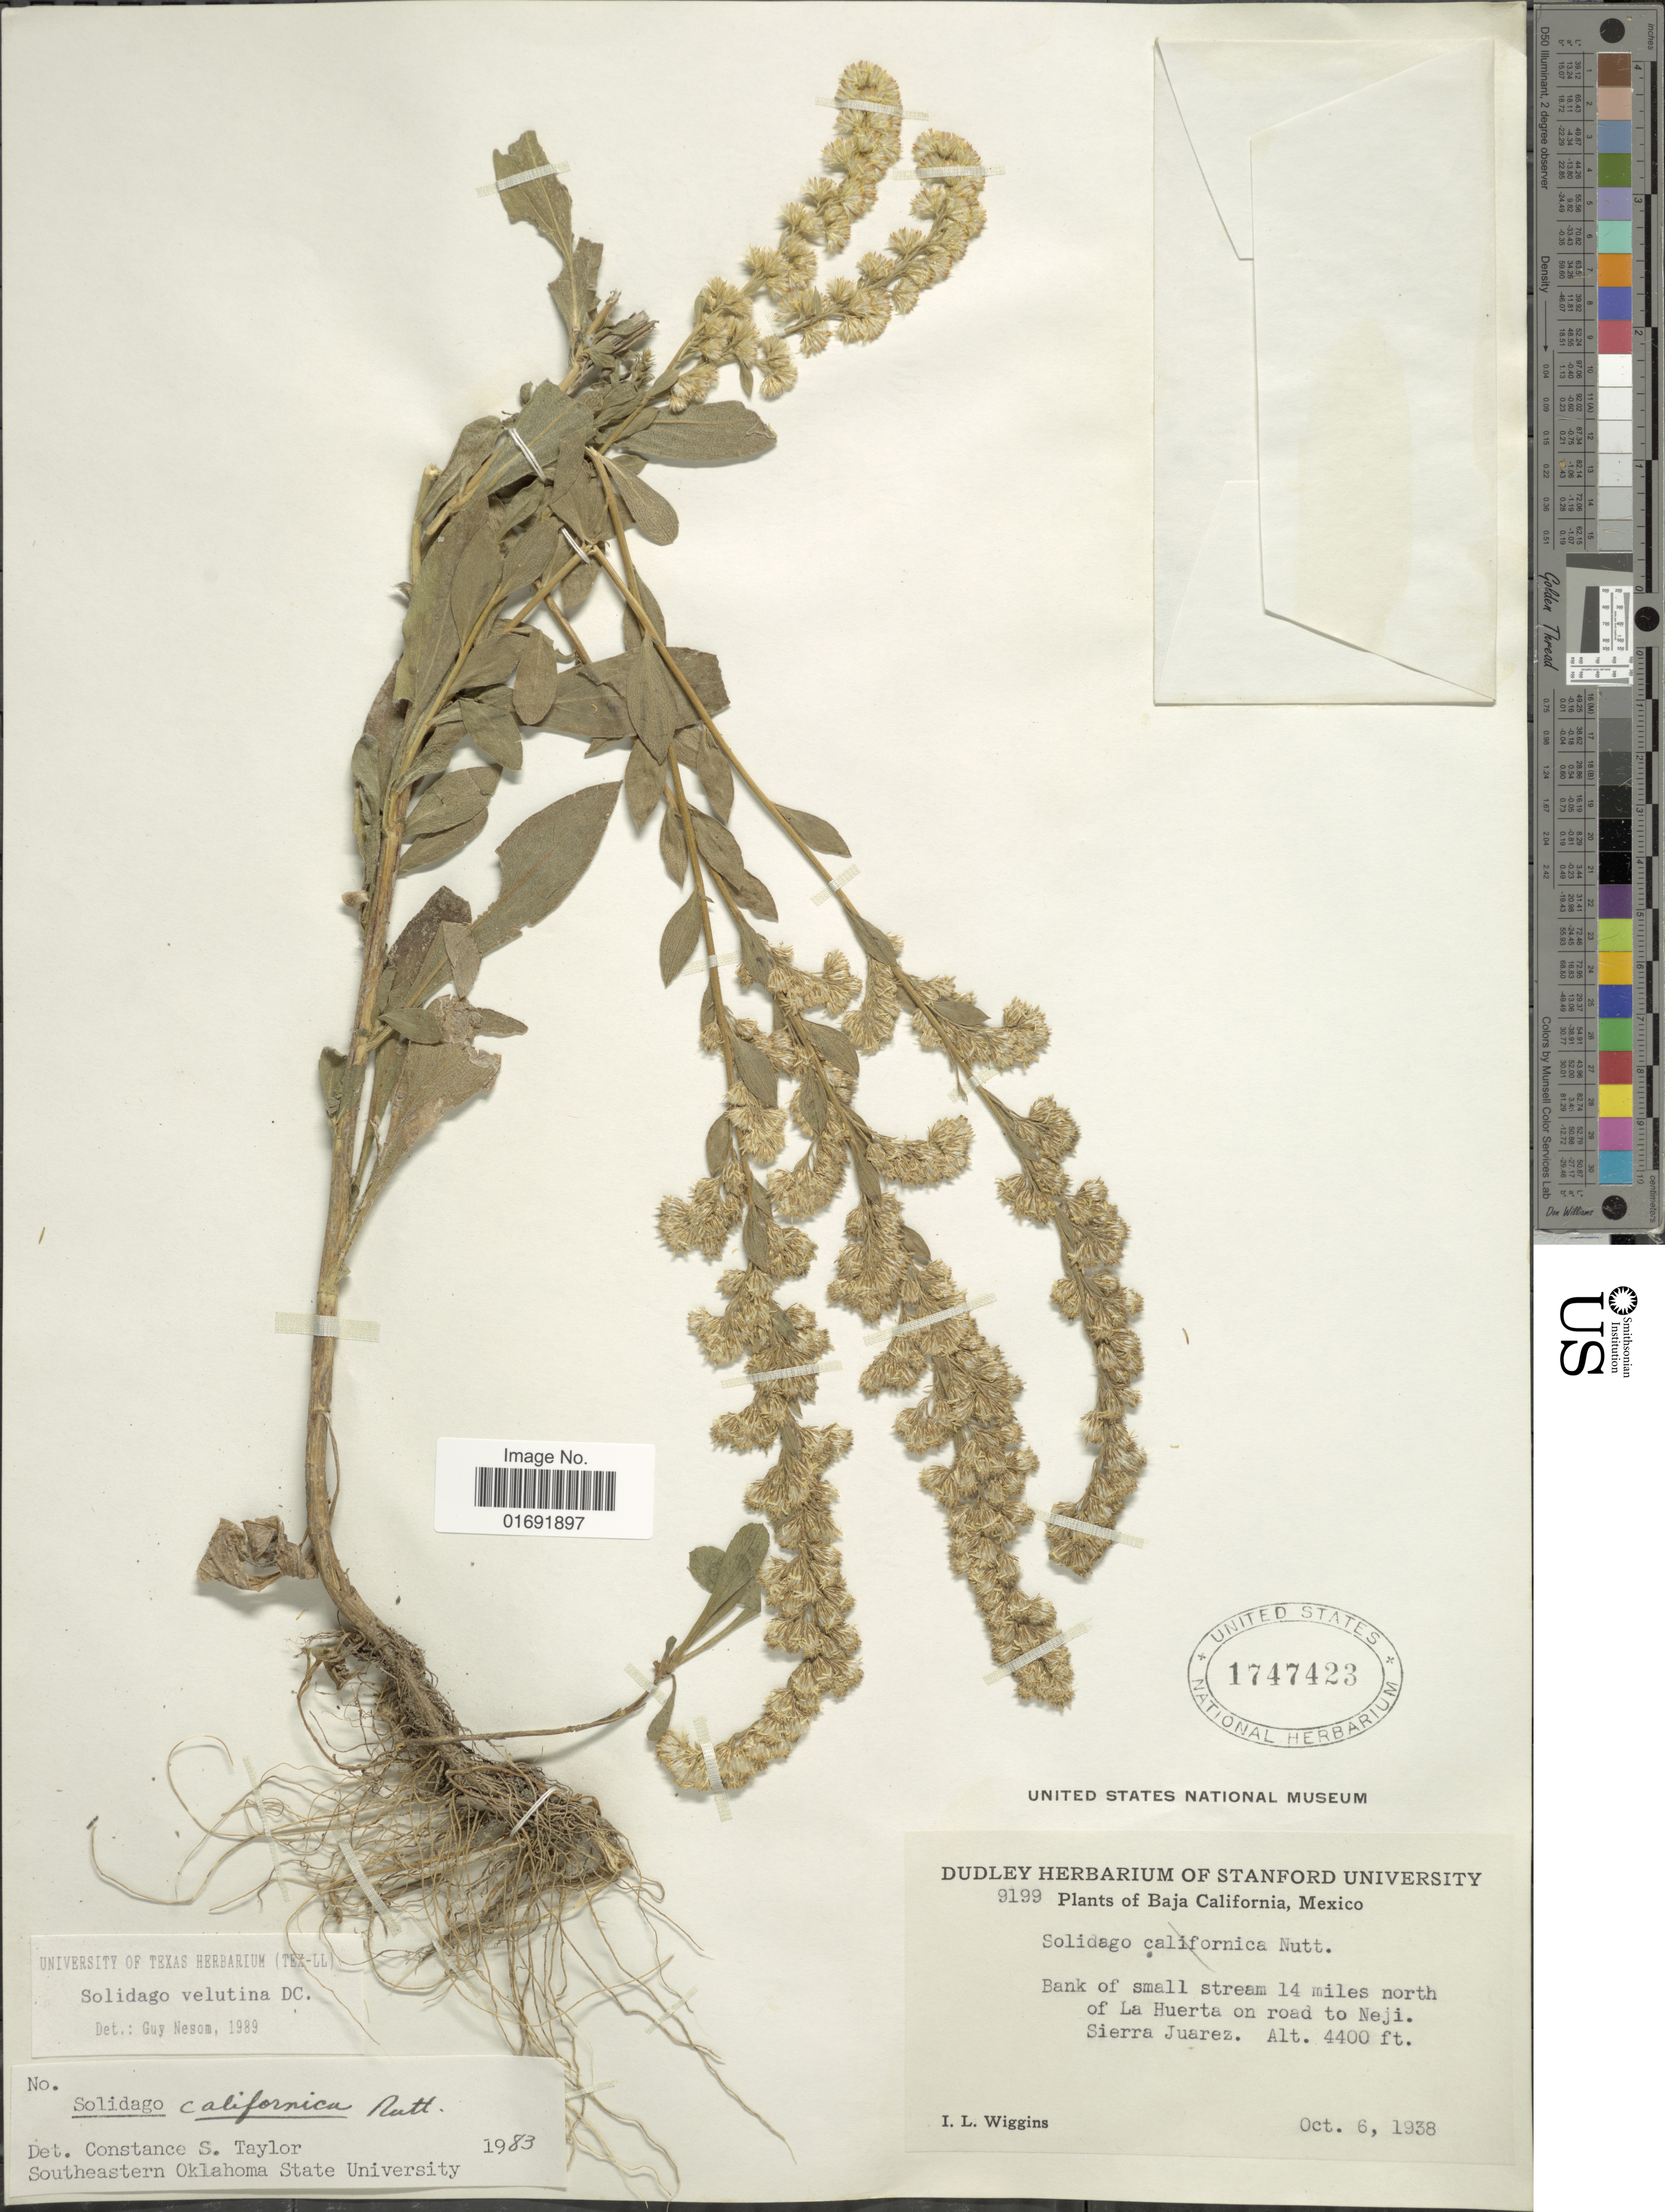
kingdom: Plantae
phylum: Tracheophyta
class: Magnoliopsida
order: Asterales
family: Asteraceae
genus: Solidago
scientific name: Solidago velutina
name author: DC.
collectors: I. L. Wiggins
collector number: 9199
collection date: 1938-10-06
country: Mexico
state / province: Baja California Sur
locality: Bank of small stream 14 miles north of La Huerta on road to Neji, Sierra Juarez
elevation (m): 1341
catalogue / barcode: US 1747423